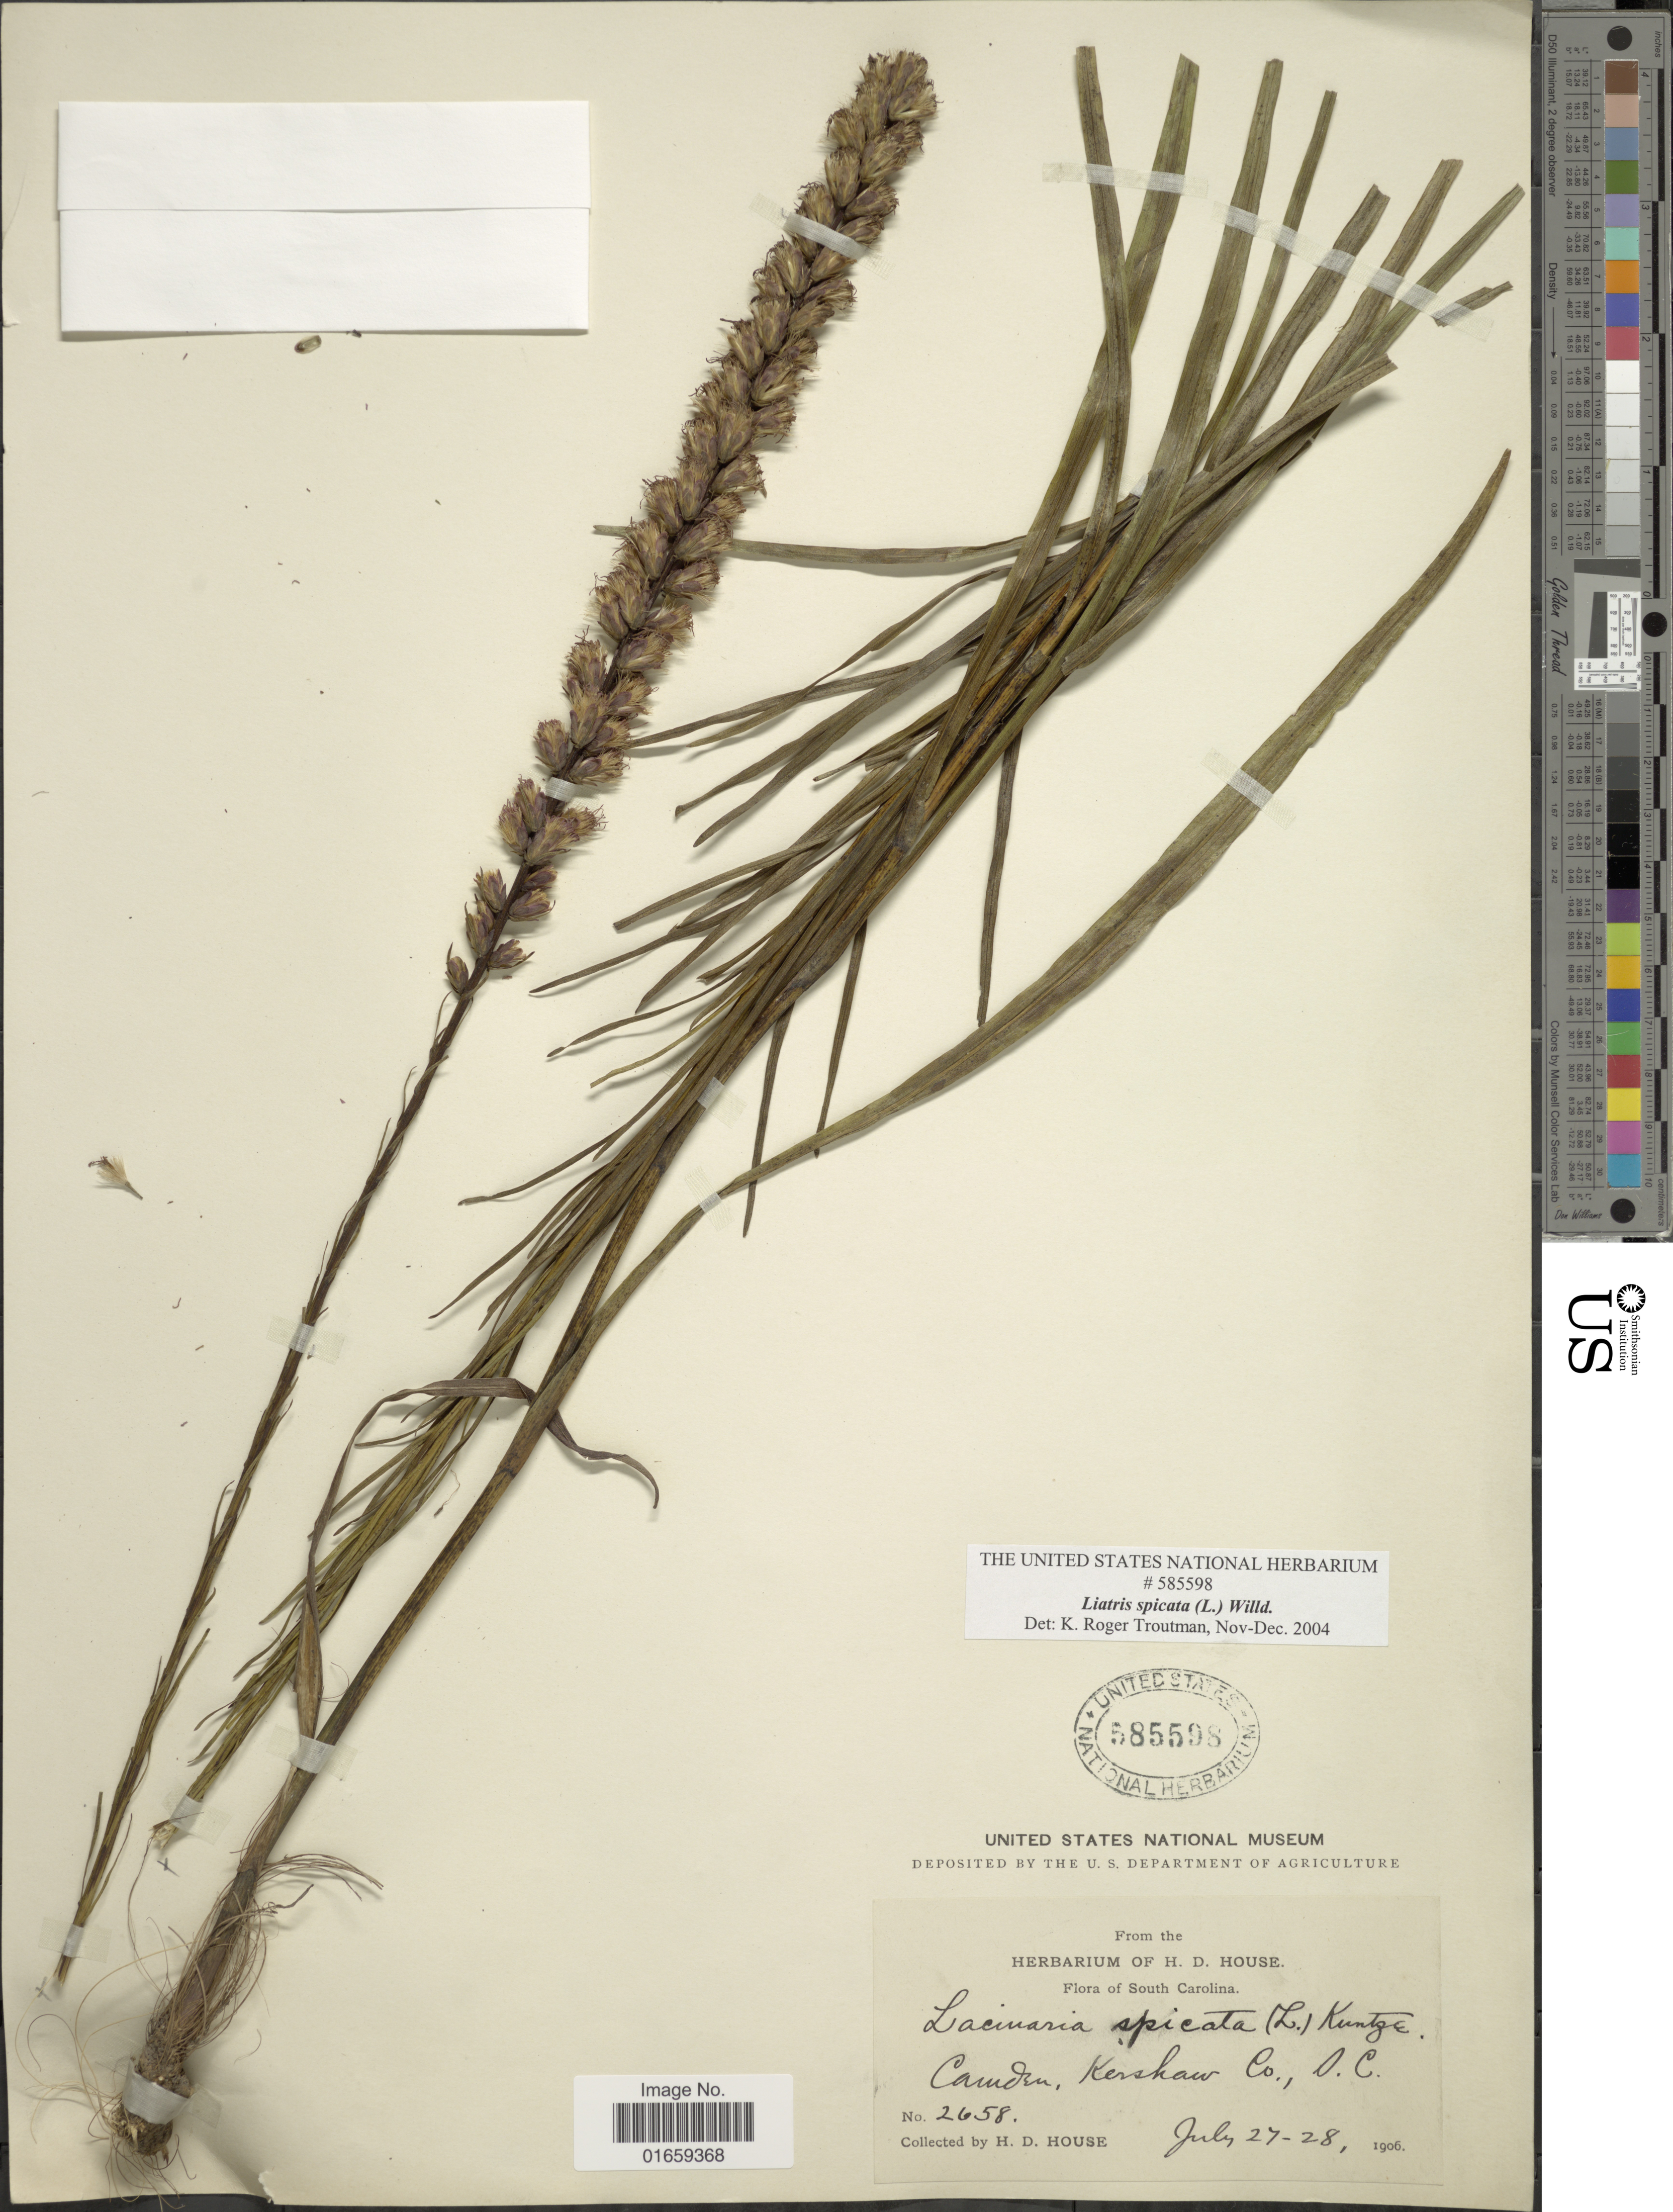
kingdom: Plantae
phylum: Tracheophyta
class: Magnoliopsida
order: Asterales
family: Asteraceae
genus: Liatris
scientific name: Liatris spicata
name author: (L.) Willd.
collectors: H. D. House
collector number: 2658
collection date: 1906-07-27/1906-07-28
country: United States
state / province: South Carolina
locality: Camden, Kershaw Co., O. C.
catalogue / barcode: US 585598